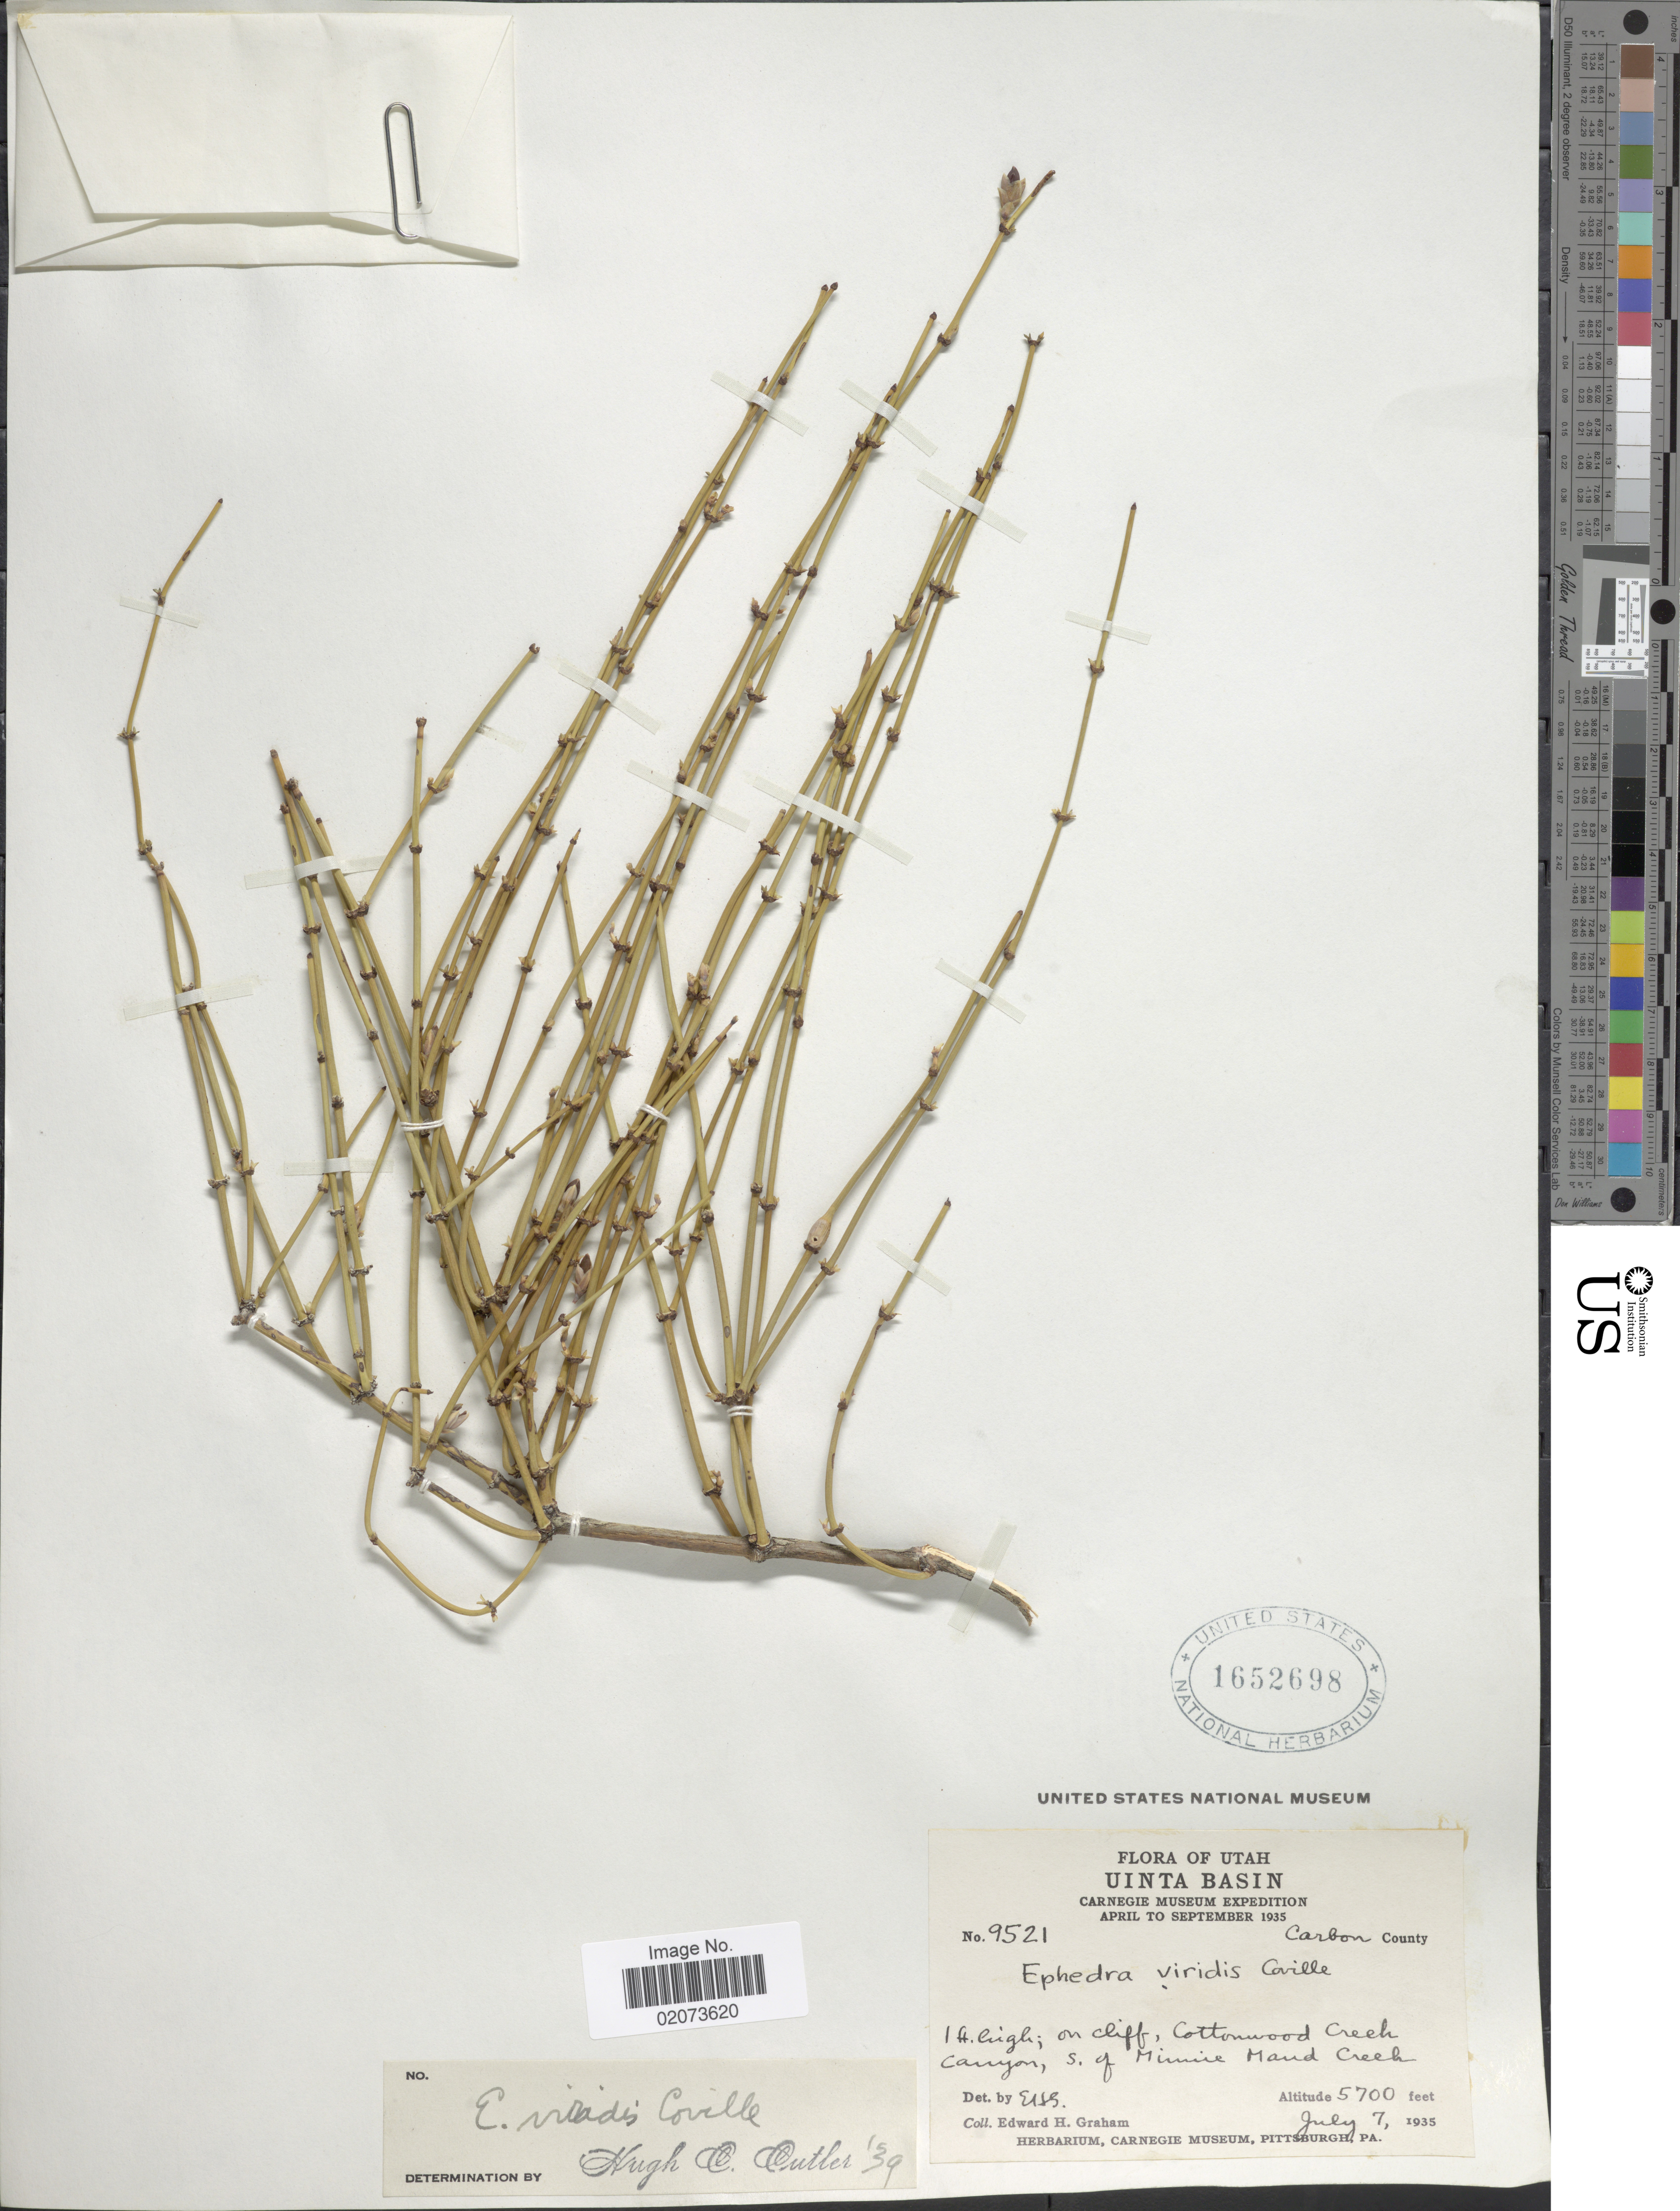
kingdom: Plantae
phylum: Tracheophyta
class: Gnetopsida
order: Ephedrales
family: Ephedraceae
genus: Ephedra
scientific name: Ephedra viridis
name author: Coville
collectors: E. H. Graham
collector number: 9521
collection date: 1935-07-07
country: United States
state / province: Utah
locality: On cliff, Cottonwood Creek Canyon, s. of Minnie Mand Creek, Carbon County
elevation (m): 1737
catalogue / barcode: US 1652698